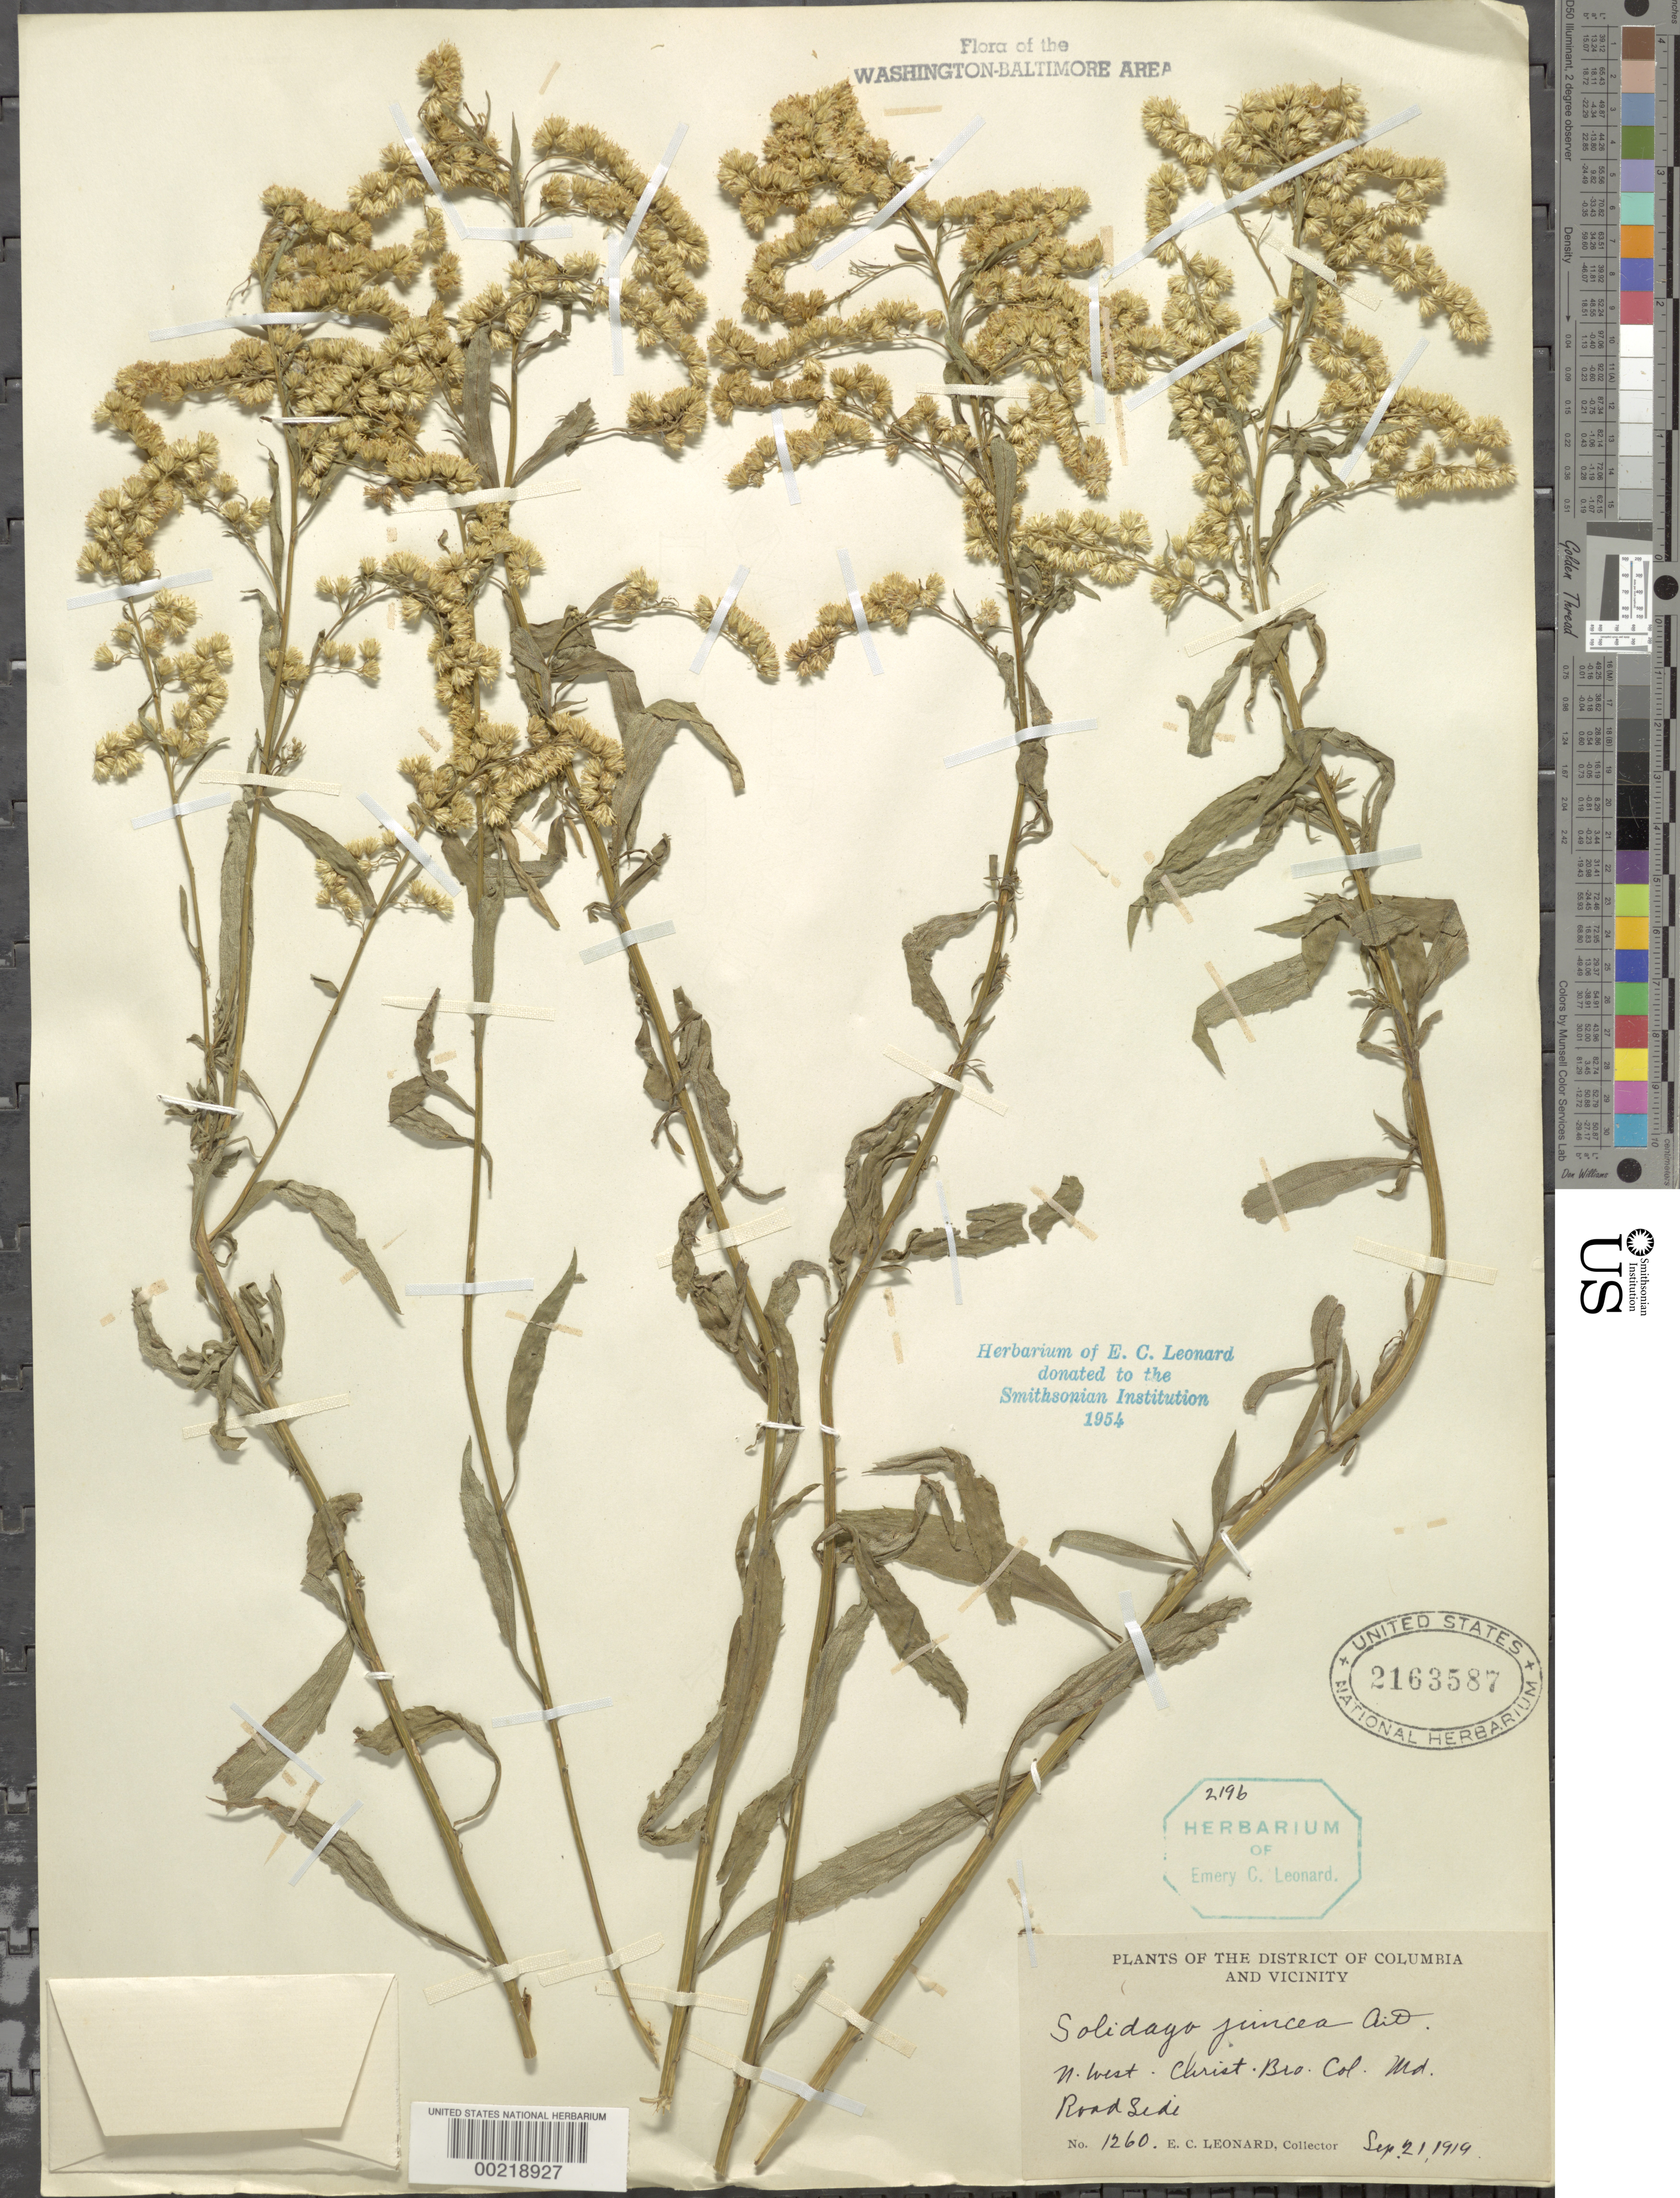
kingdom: Plantae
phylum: Tracheophyta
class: Magnoliopsida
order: Asterales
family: Asteraceae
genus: Solidago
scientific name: Solidago juncea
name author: Aiton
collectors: E. C. Leonard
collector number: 1260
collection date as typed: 21 Sep 1919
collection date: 1919-09-21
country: United States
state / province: Maryland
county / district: Prince George's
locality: NW of Christ. Bro. Col.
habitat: Roadside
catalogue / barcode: US 2163587